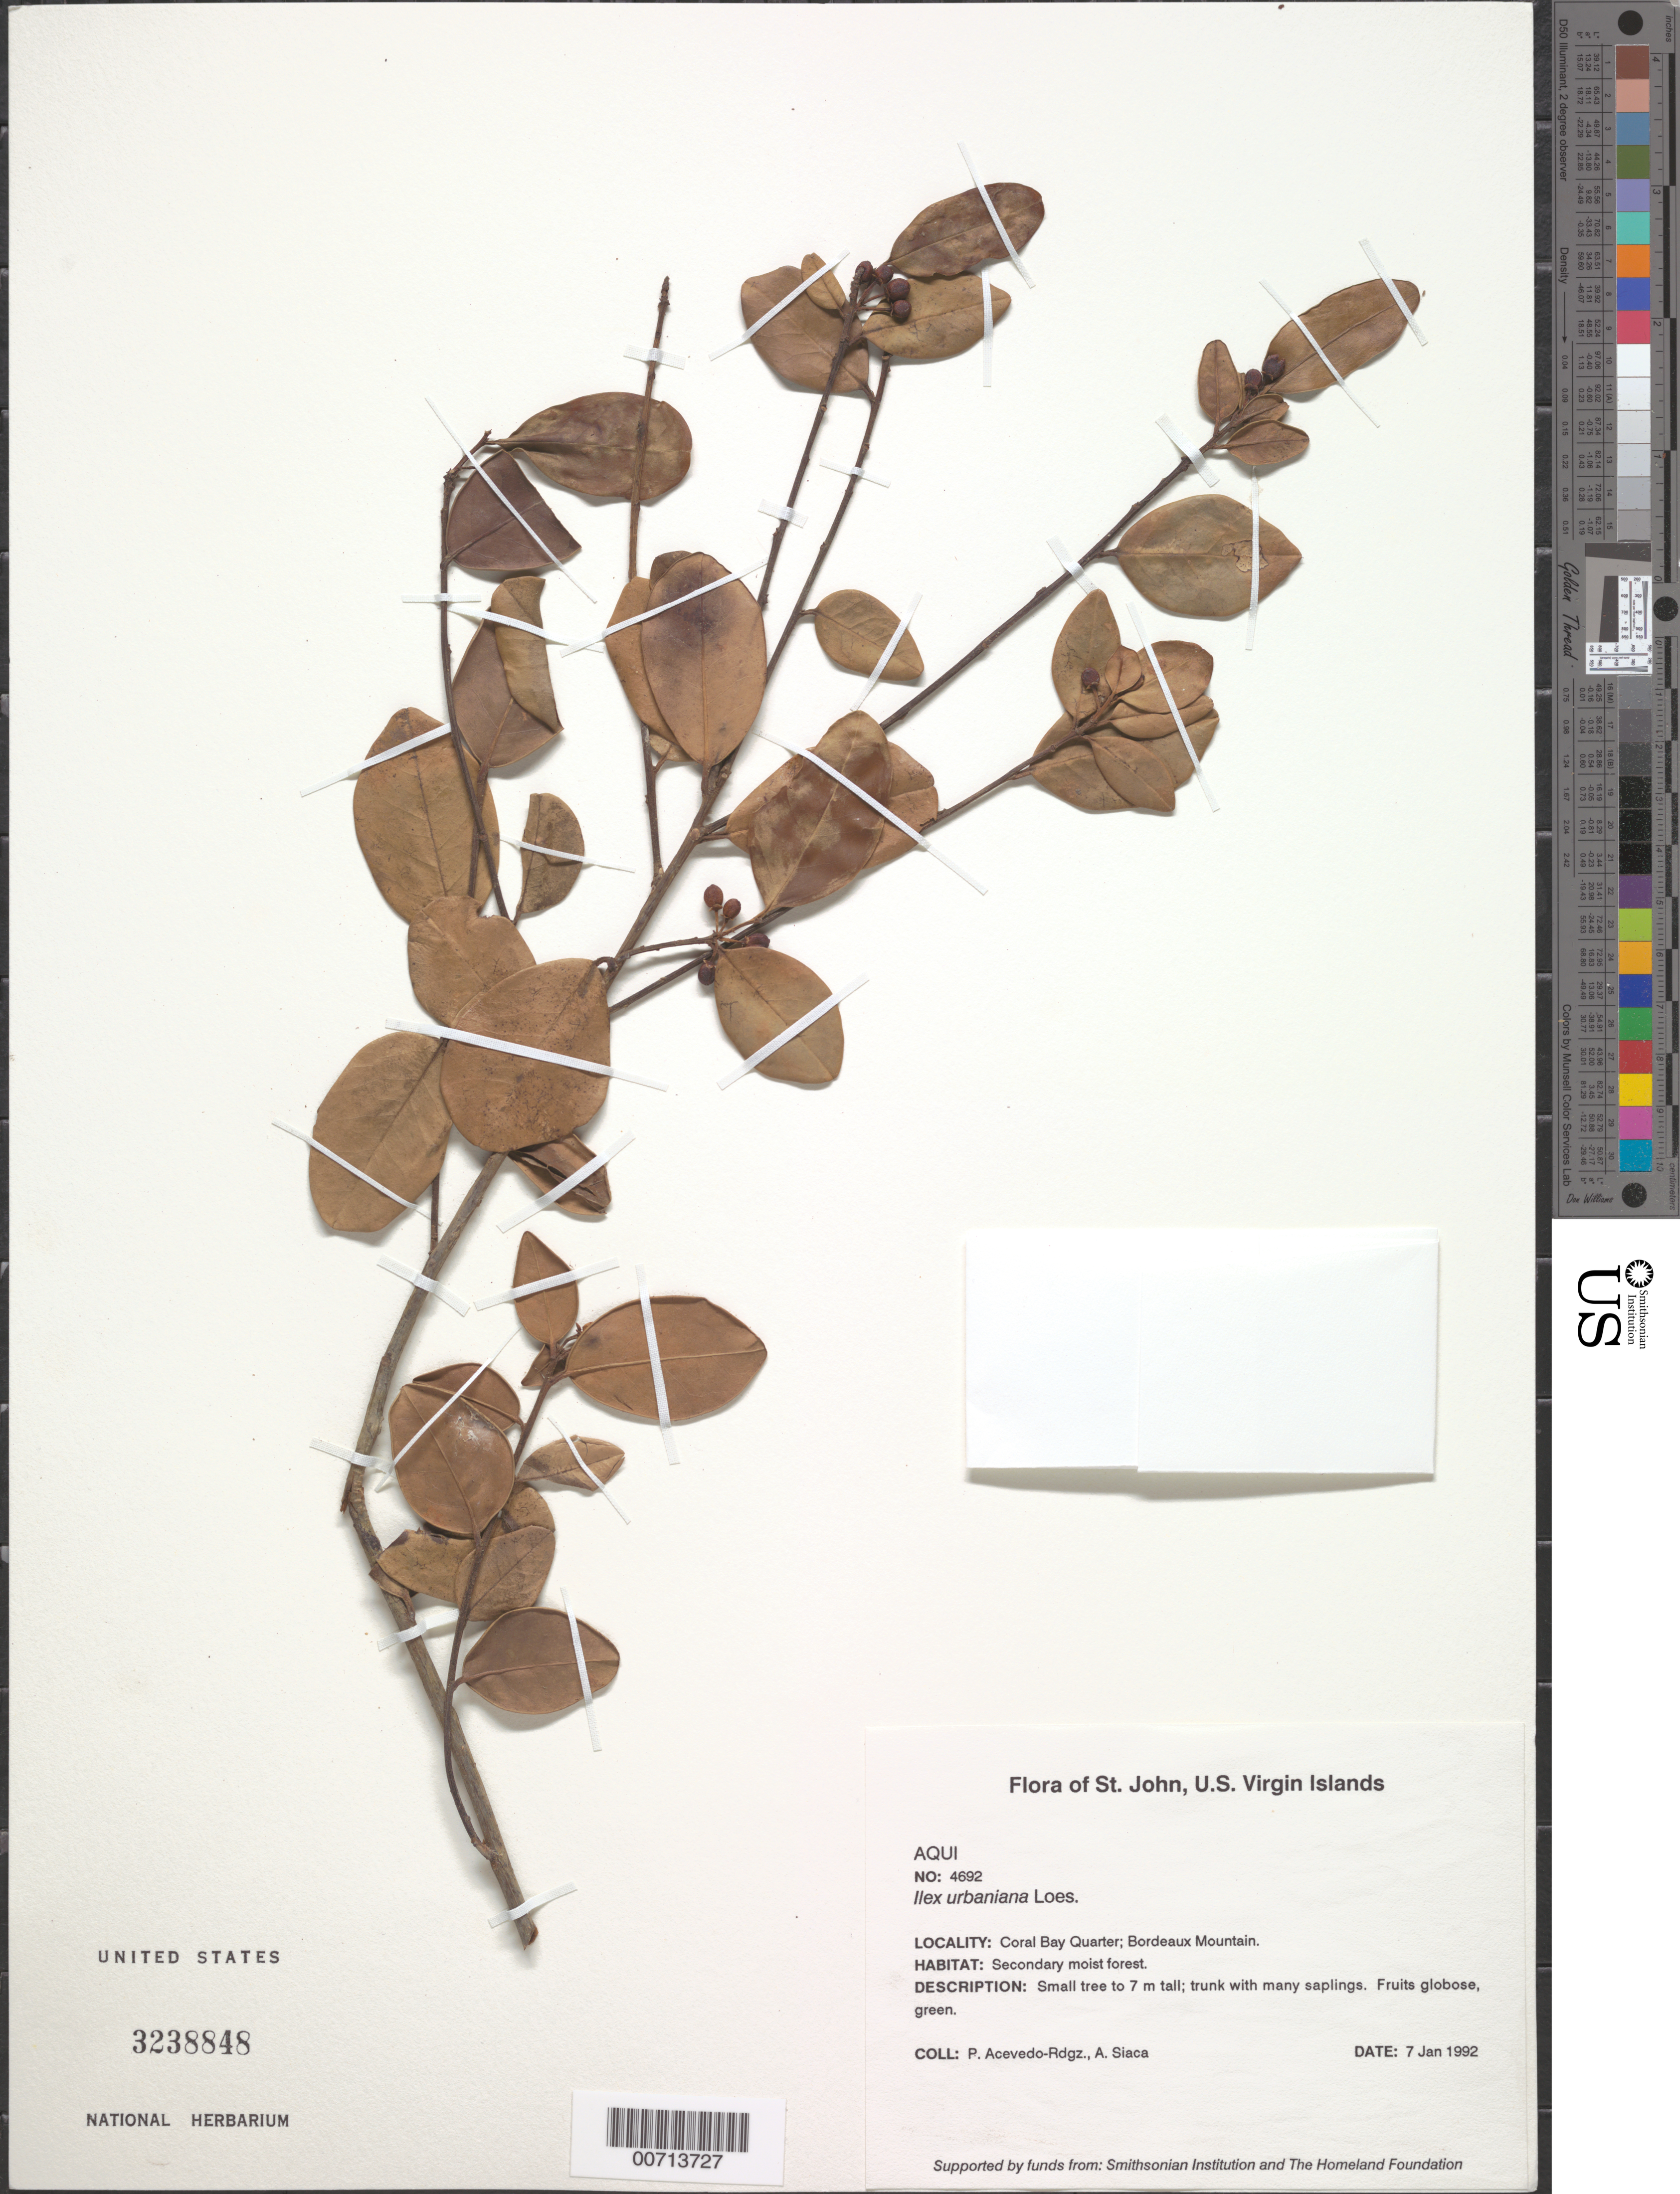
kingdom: Plantae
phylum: Tracheophyta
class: Magnoliopsida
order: Aquifoliales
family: Aquifoliaceae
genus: Ilex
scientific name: Ilex urbaniana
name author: Loes.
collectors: P. Acevedo-Rodr. & A. Siaca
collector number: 4692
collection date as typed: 07 Jan 1992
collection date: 1992-01-07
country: U.S. Virgin Islands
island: St. John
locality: Coral Bay Quarter; Bordeaux Mountain.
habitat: Secondary moist forest.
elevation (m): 300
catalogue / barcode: US 3238848